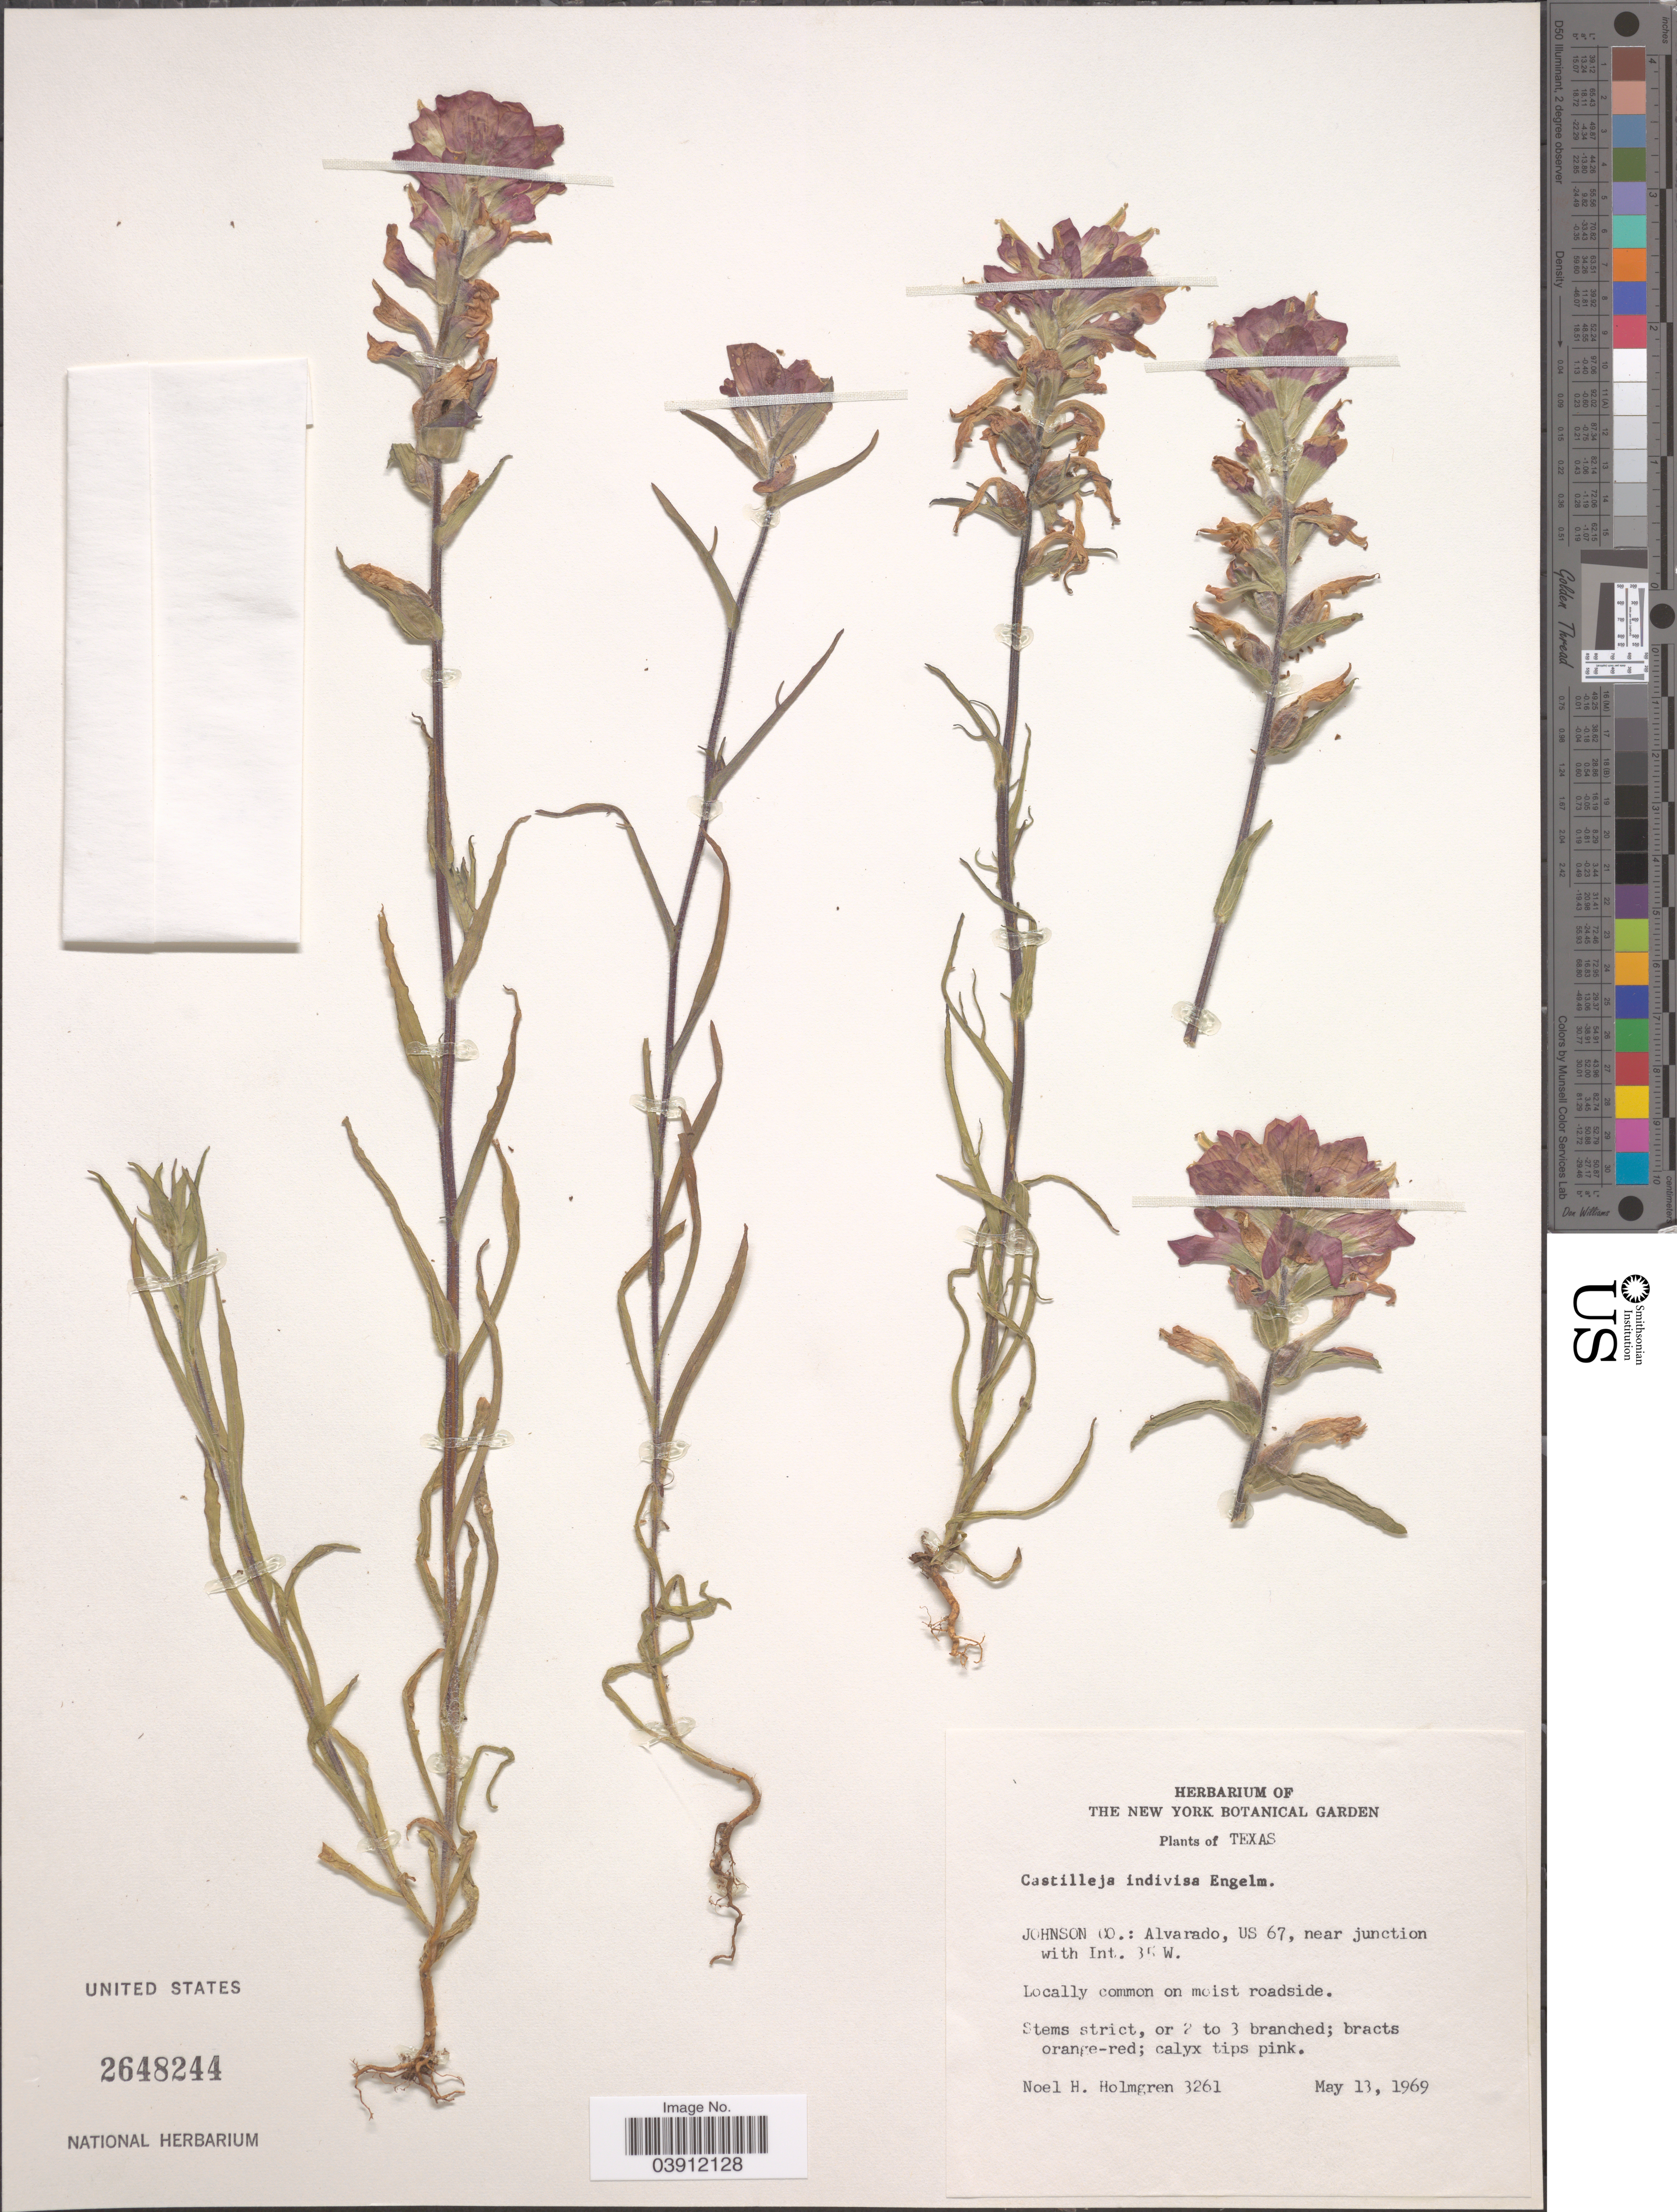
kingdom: Plantae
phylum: Tracheophyta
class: Magnoliopsida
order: Lamiales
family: Orobanchaceae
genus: Castilleja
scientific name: Castilleja indivisa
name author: Engelm. in Engelm. & A. Gray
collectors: N. H. Holmgren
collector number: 3261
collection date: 1969-05-13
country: United States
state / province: Texas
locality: Johnson Co.: Alvarado, US 67, near junction with Int. 35 W.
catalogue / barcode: US 2648244